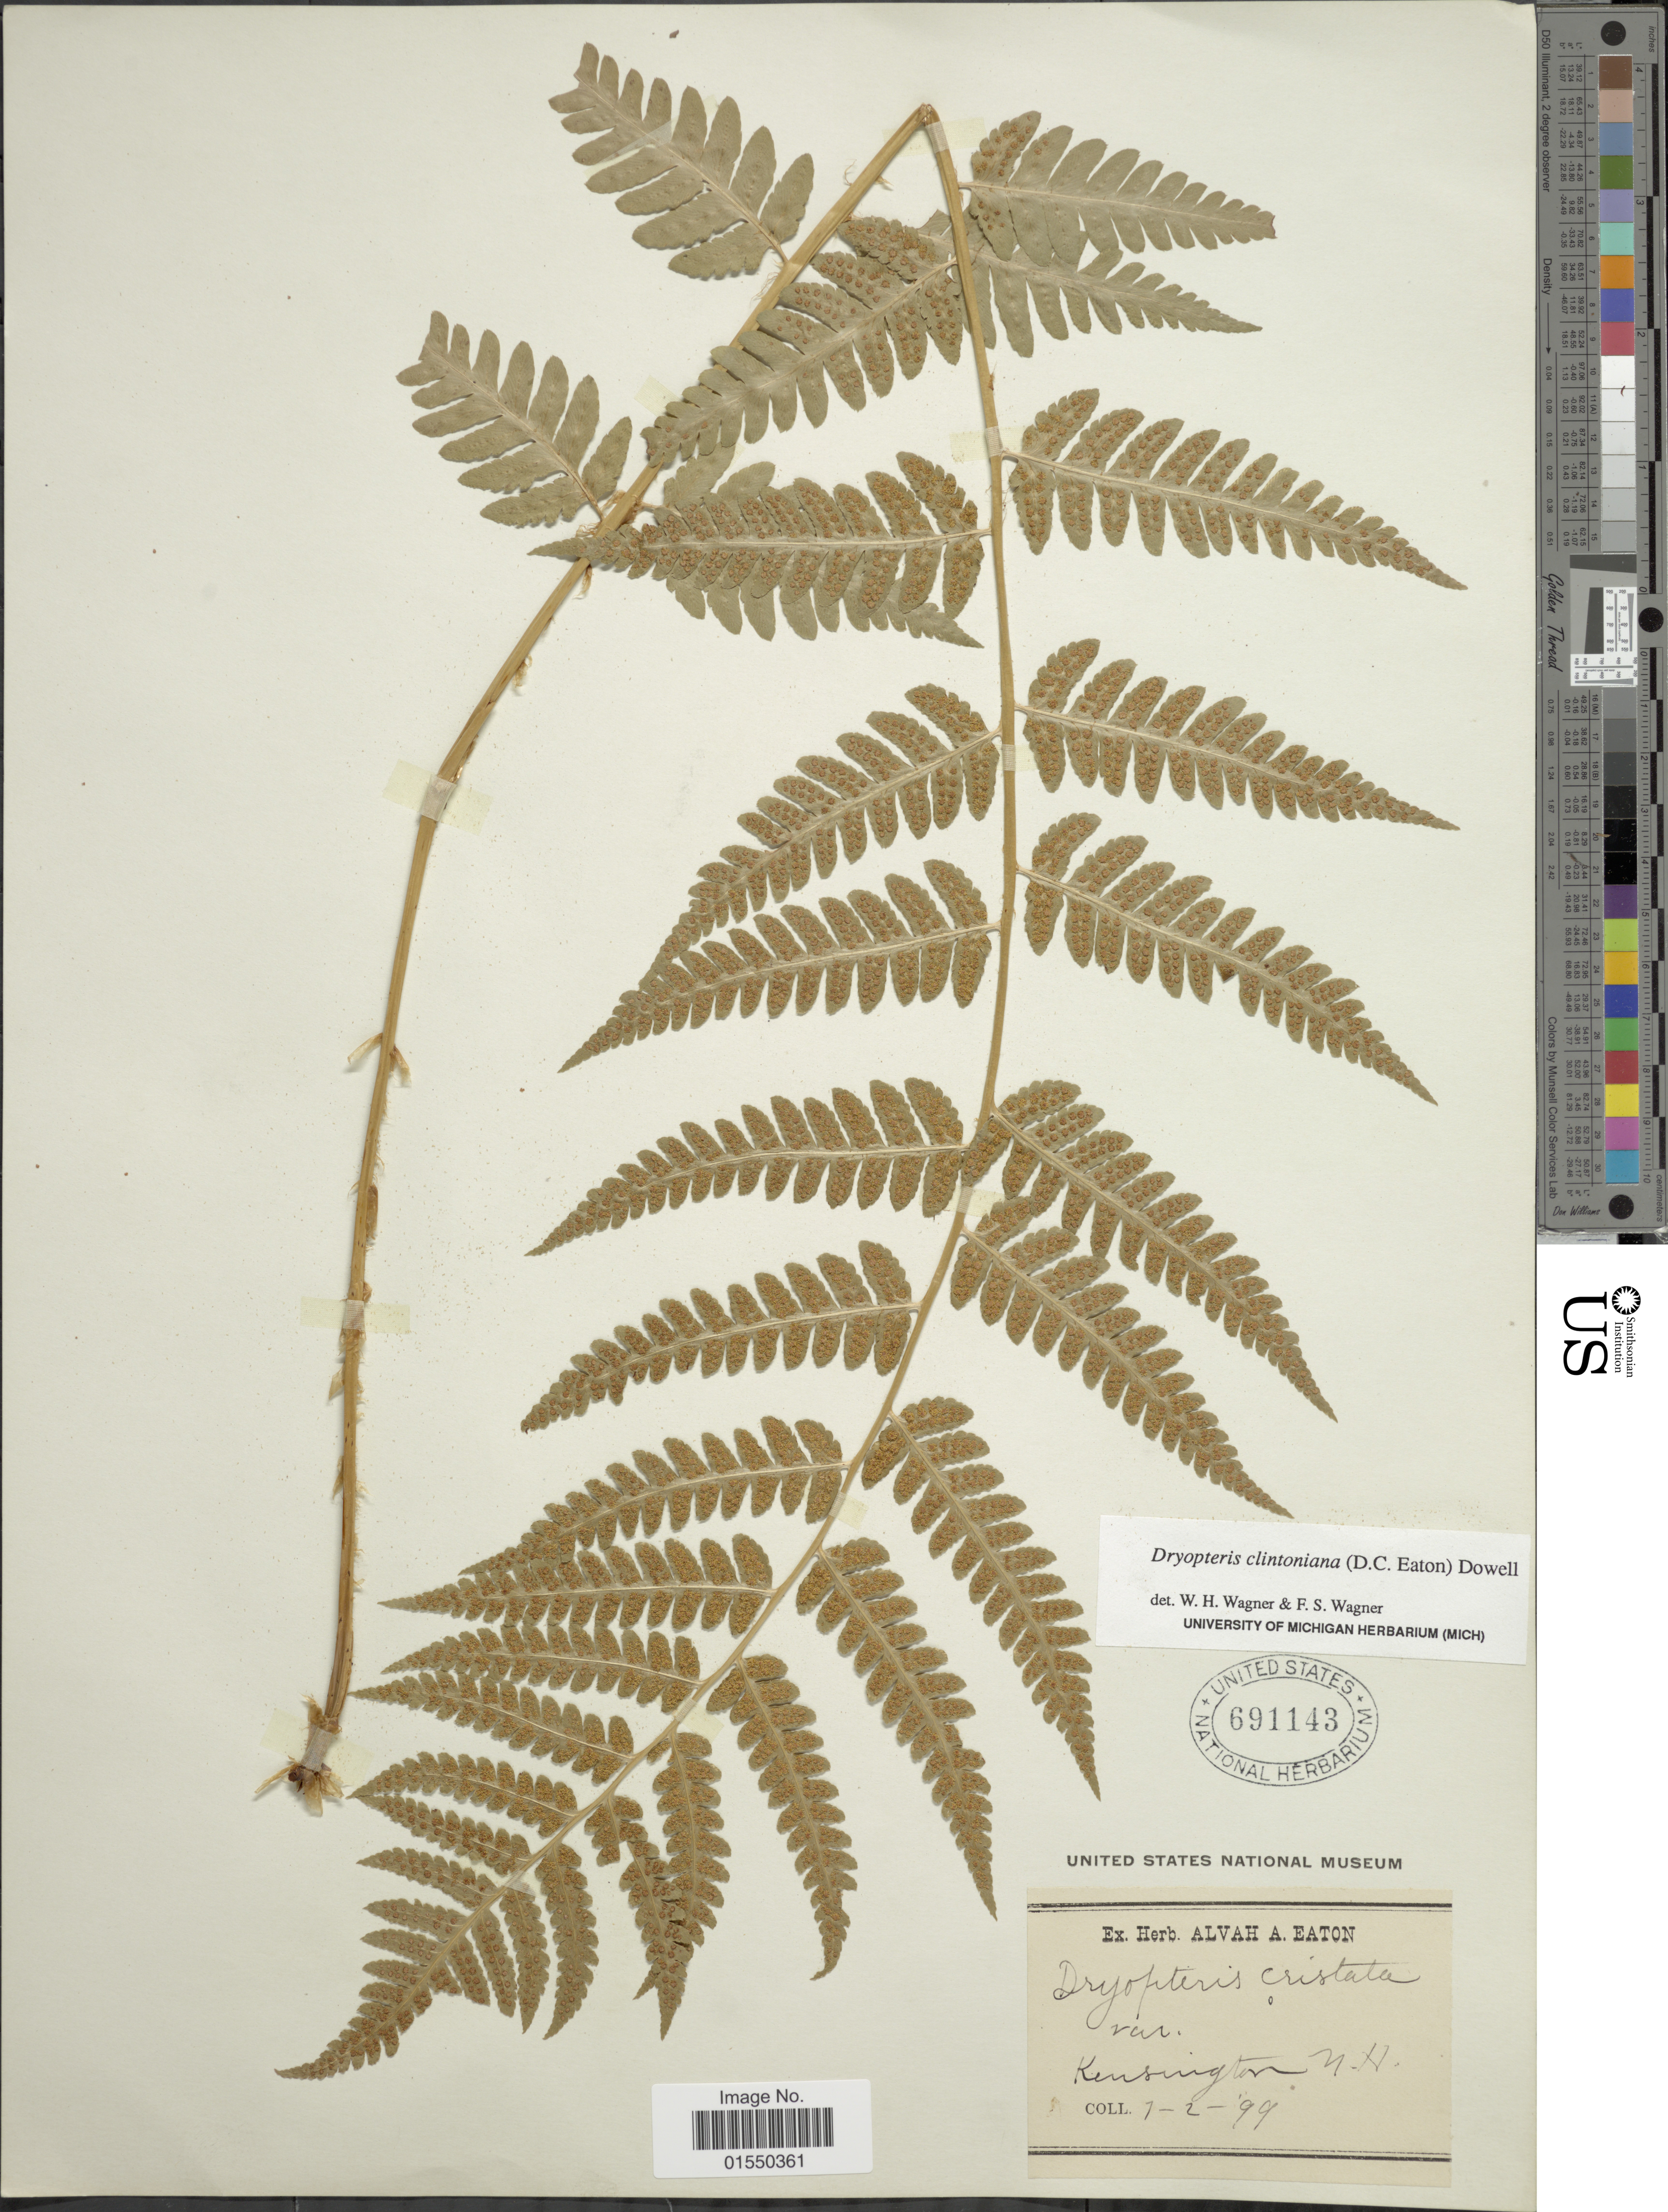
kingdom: Plantae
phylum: Tracheophyta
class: Polypodiopsida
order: Polypodiales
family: Dryopteridaceae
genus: Dryopteris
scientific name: Dryopteris clintoniana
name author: (D.C. Eaton) Dowell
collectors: ex herb. Alvah A. Eaton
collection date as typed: Transcribed d/m/y: 2/7/99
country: United States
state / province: New Hampshire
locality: Kensington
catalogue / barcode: US 691143